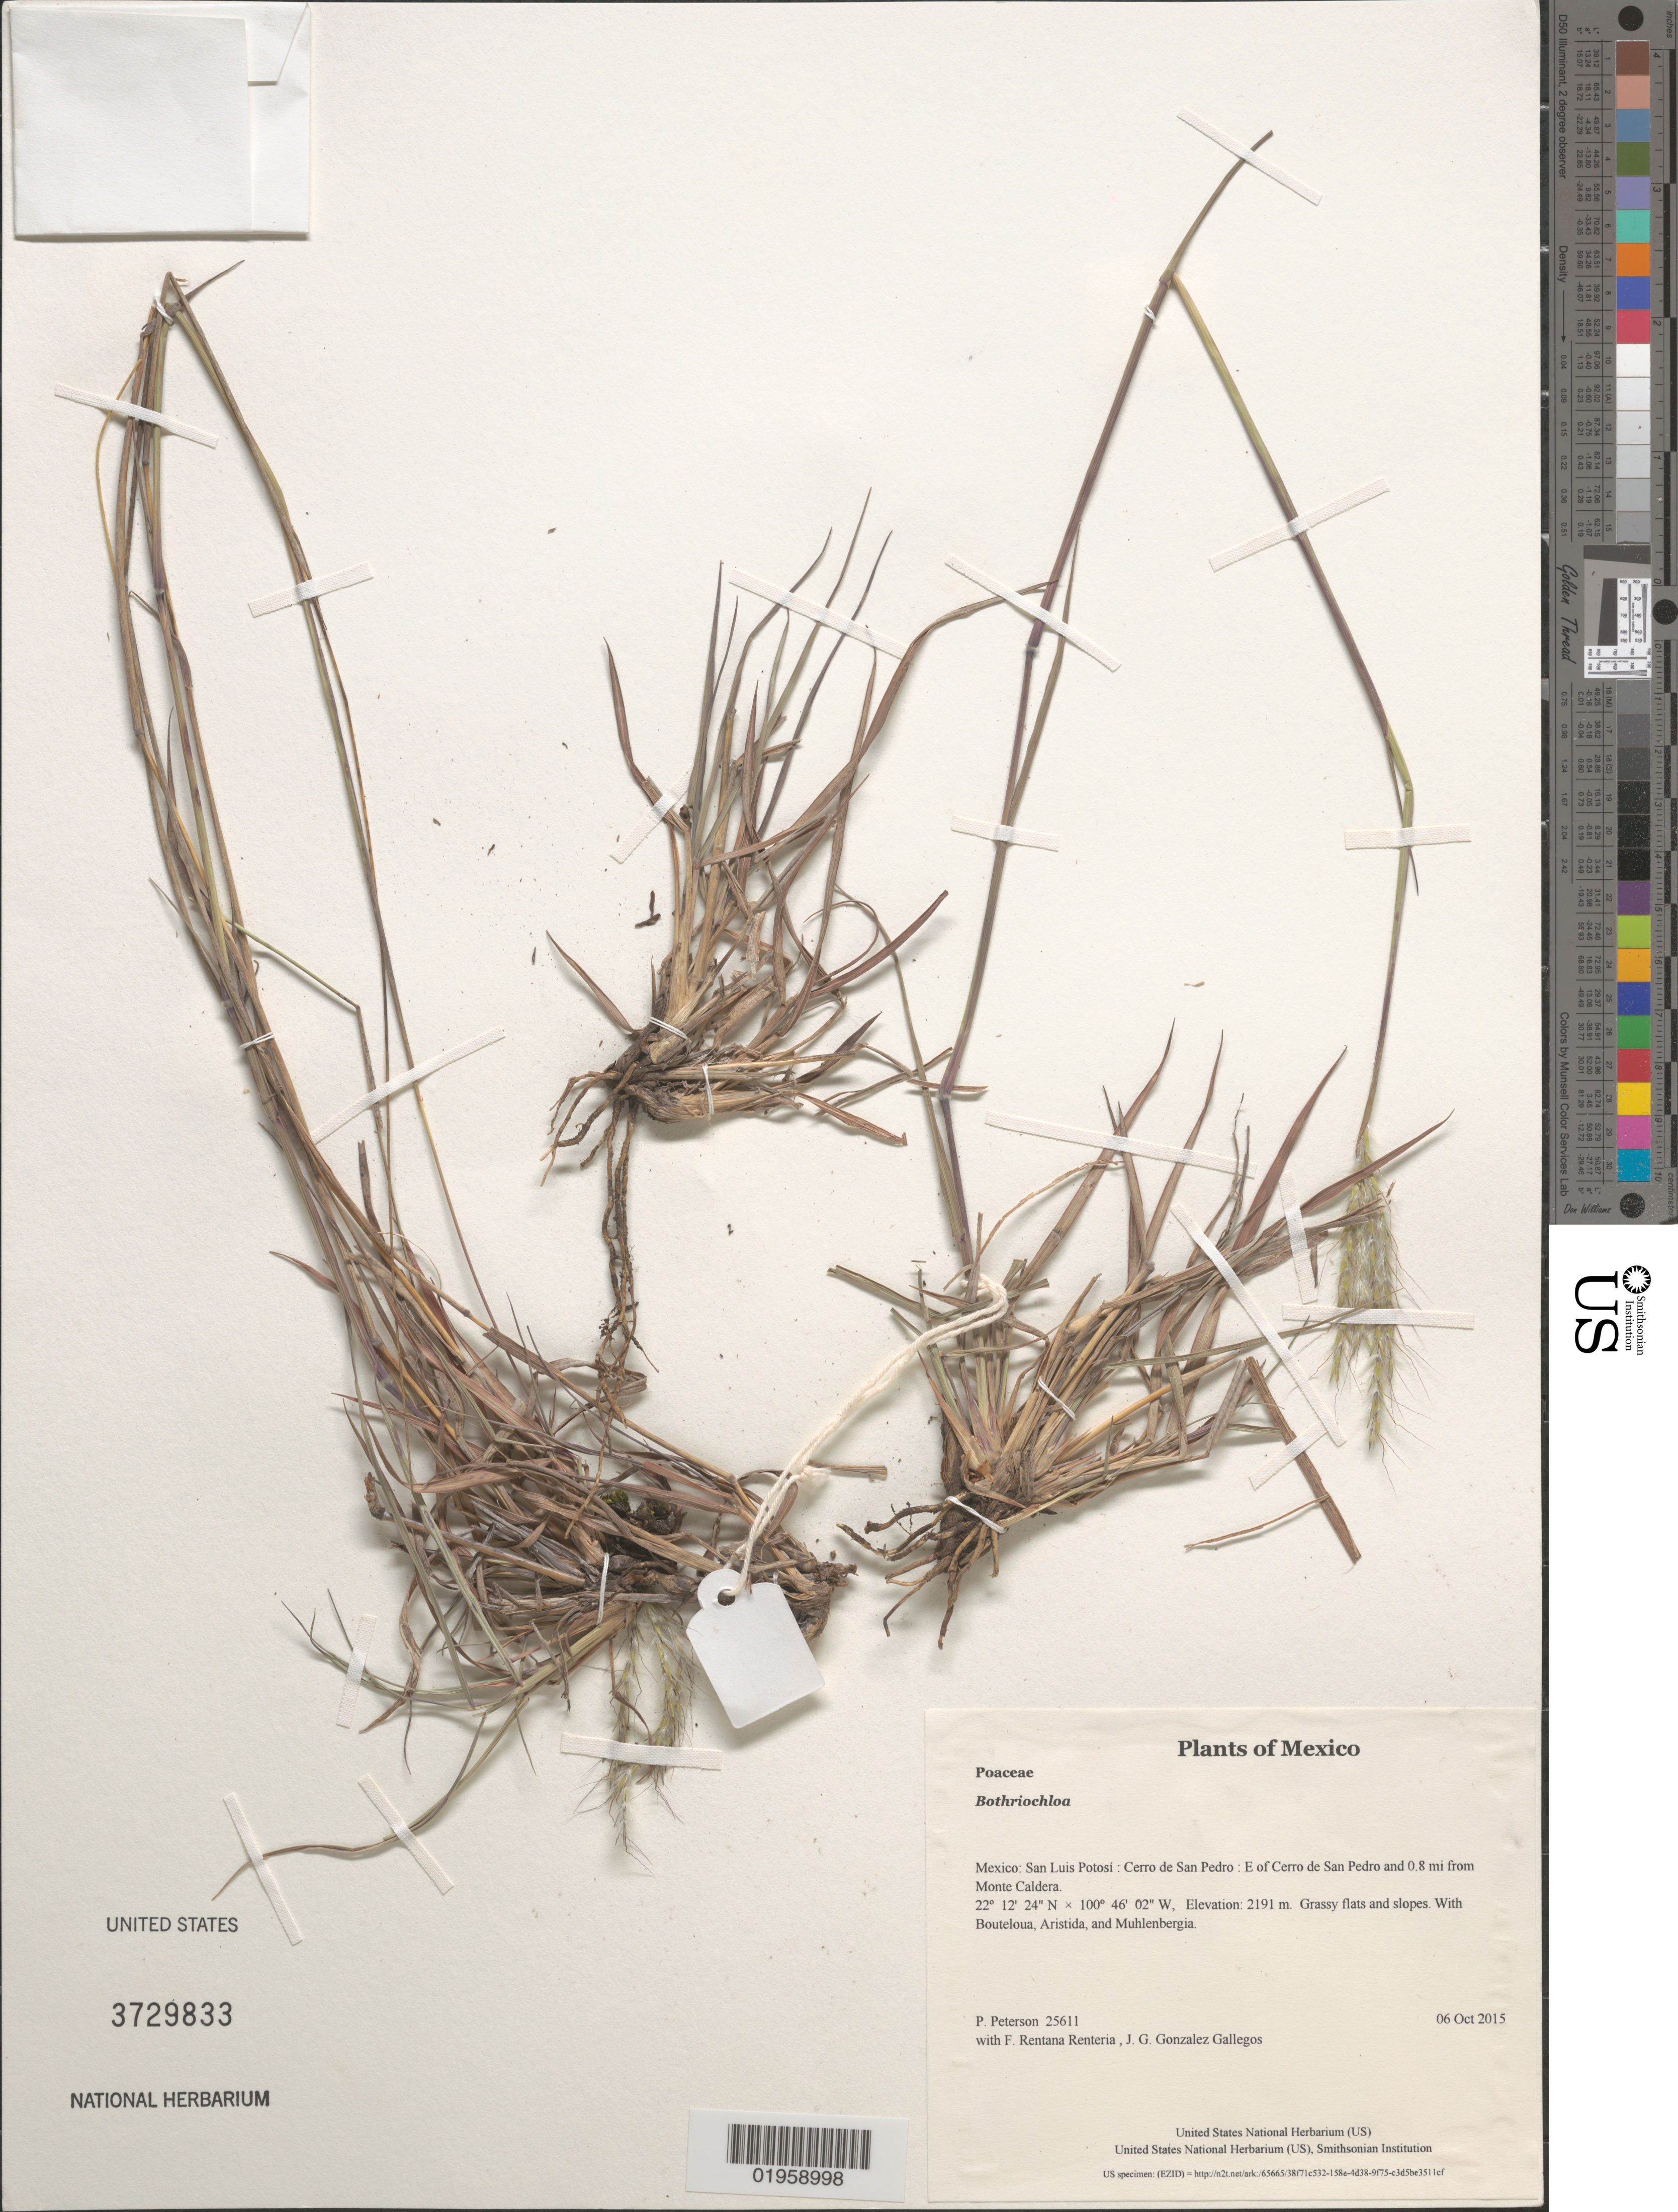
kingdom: Plantae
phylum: Tracheophyta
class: Liliopsida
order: Poales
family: Poaceae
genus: Bothriochloa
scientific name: Bothriochloa sp.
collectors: P. M. Peterson, F. Rentana Renteria & J. G. Gonzalez Gallegos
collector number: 25611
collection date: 2015-10-06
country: Mexico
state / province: San Luis Potosí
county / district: Cerro de San Pedro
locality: E of Cerro de San Pedro and 0.8 mi from Monte Caldera.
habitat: Grassy flats and slopes.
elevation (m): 2191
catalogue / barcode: US 3729833